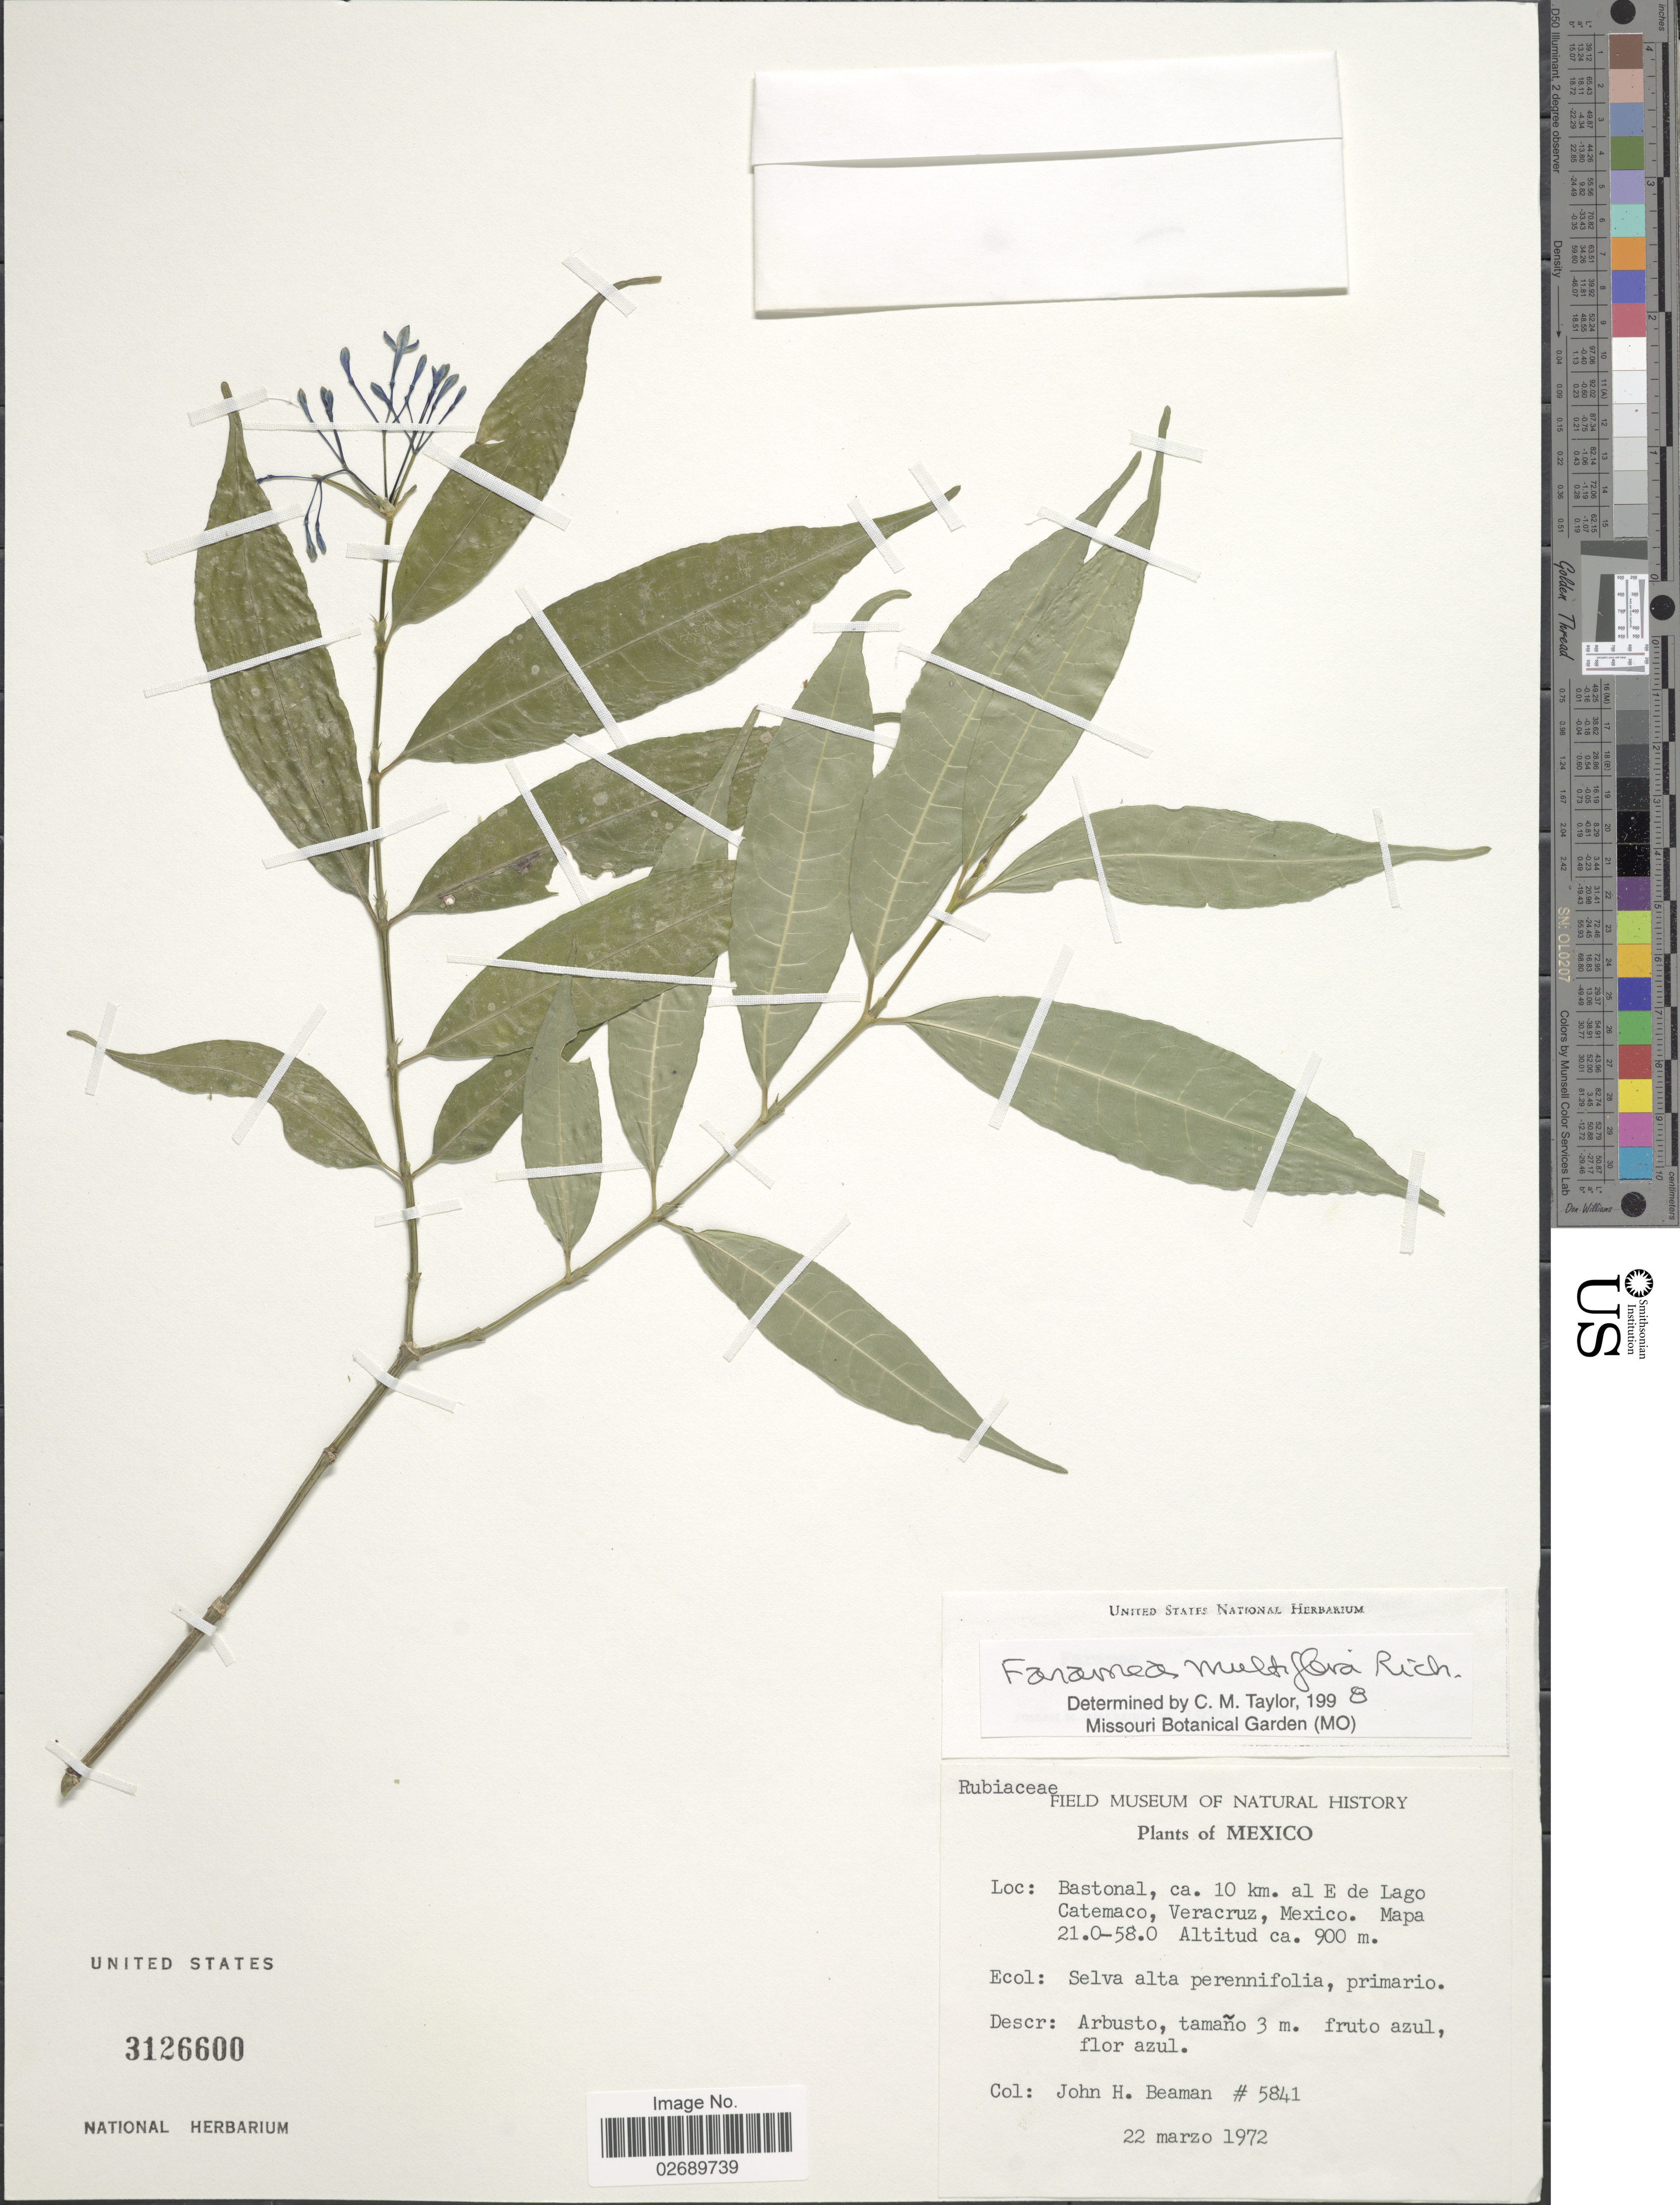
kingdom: Plantae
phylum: Tracheophyta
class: Magnoliopsida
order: Gentianales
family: Rubiaceae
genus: Faramea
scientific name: Faramea multiflora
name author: A. Rich. ex DC.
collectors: J. H. Beaman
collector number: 5841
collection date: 1972-03-22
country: Mexico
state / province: Veracruz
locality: Bastonal, ca. 10 km. al E de Lago Catemaco, Veracruz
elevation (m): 900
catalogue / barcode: US 3126600